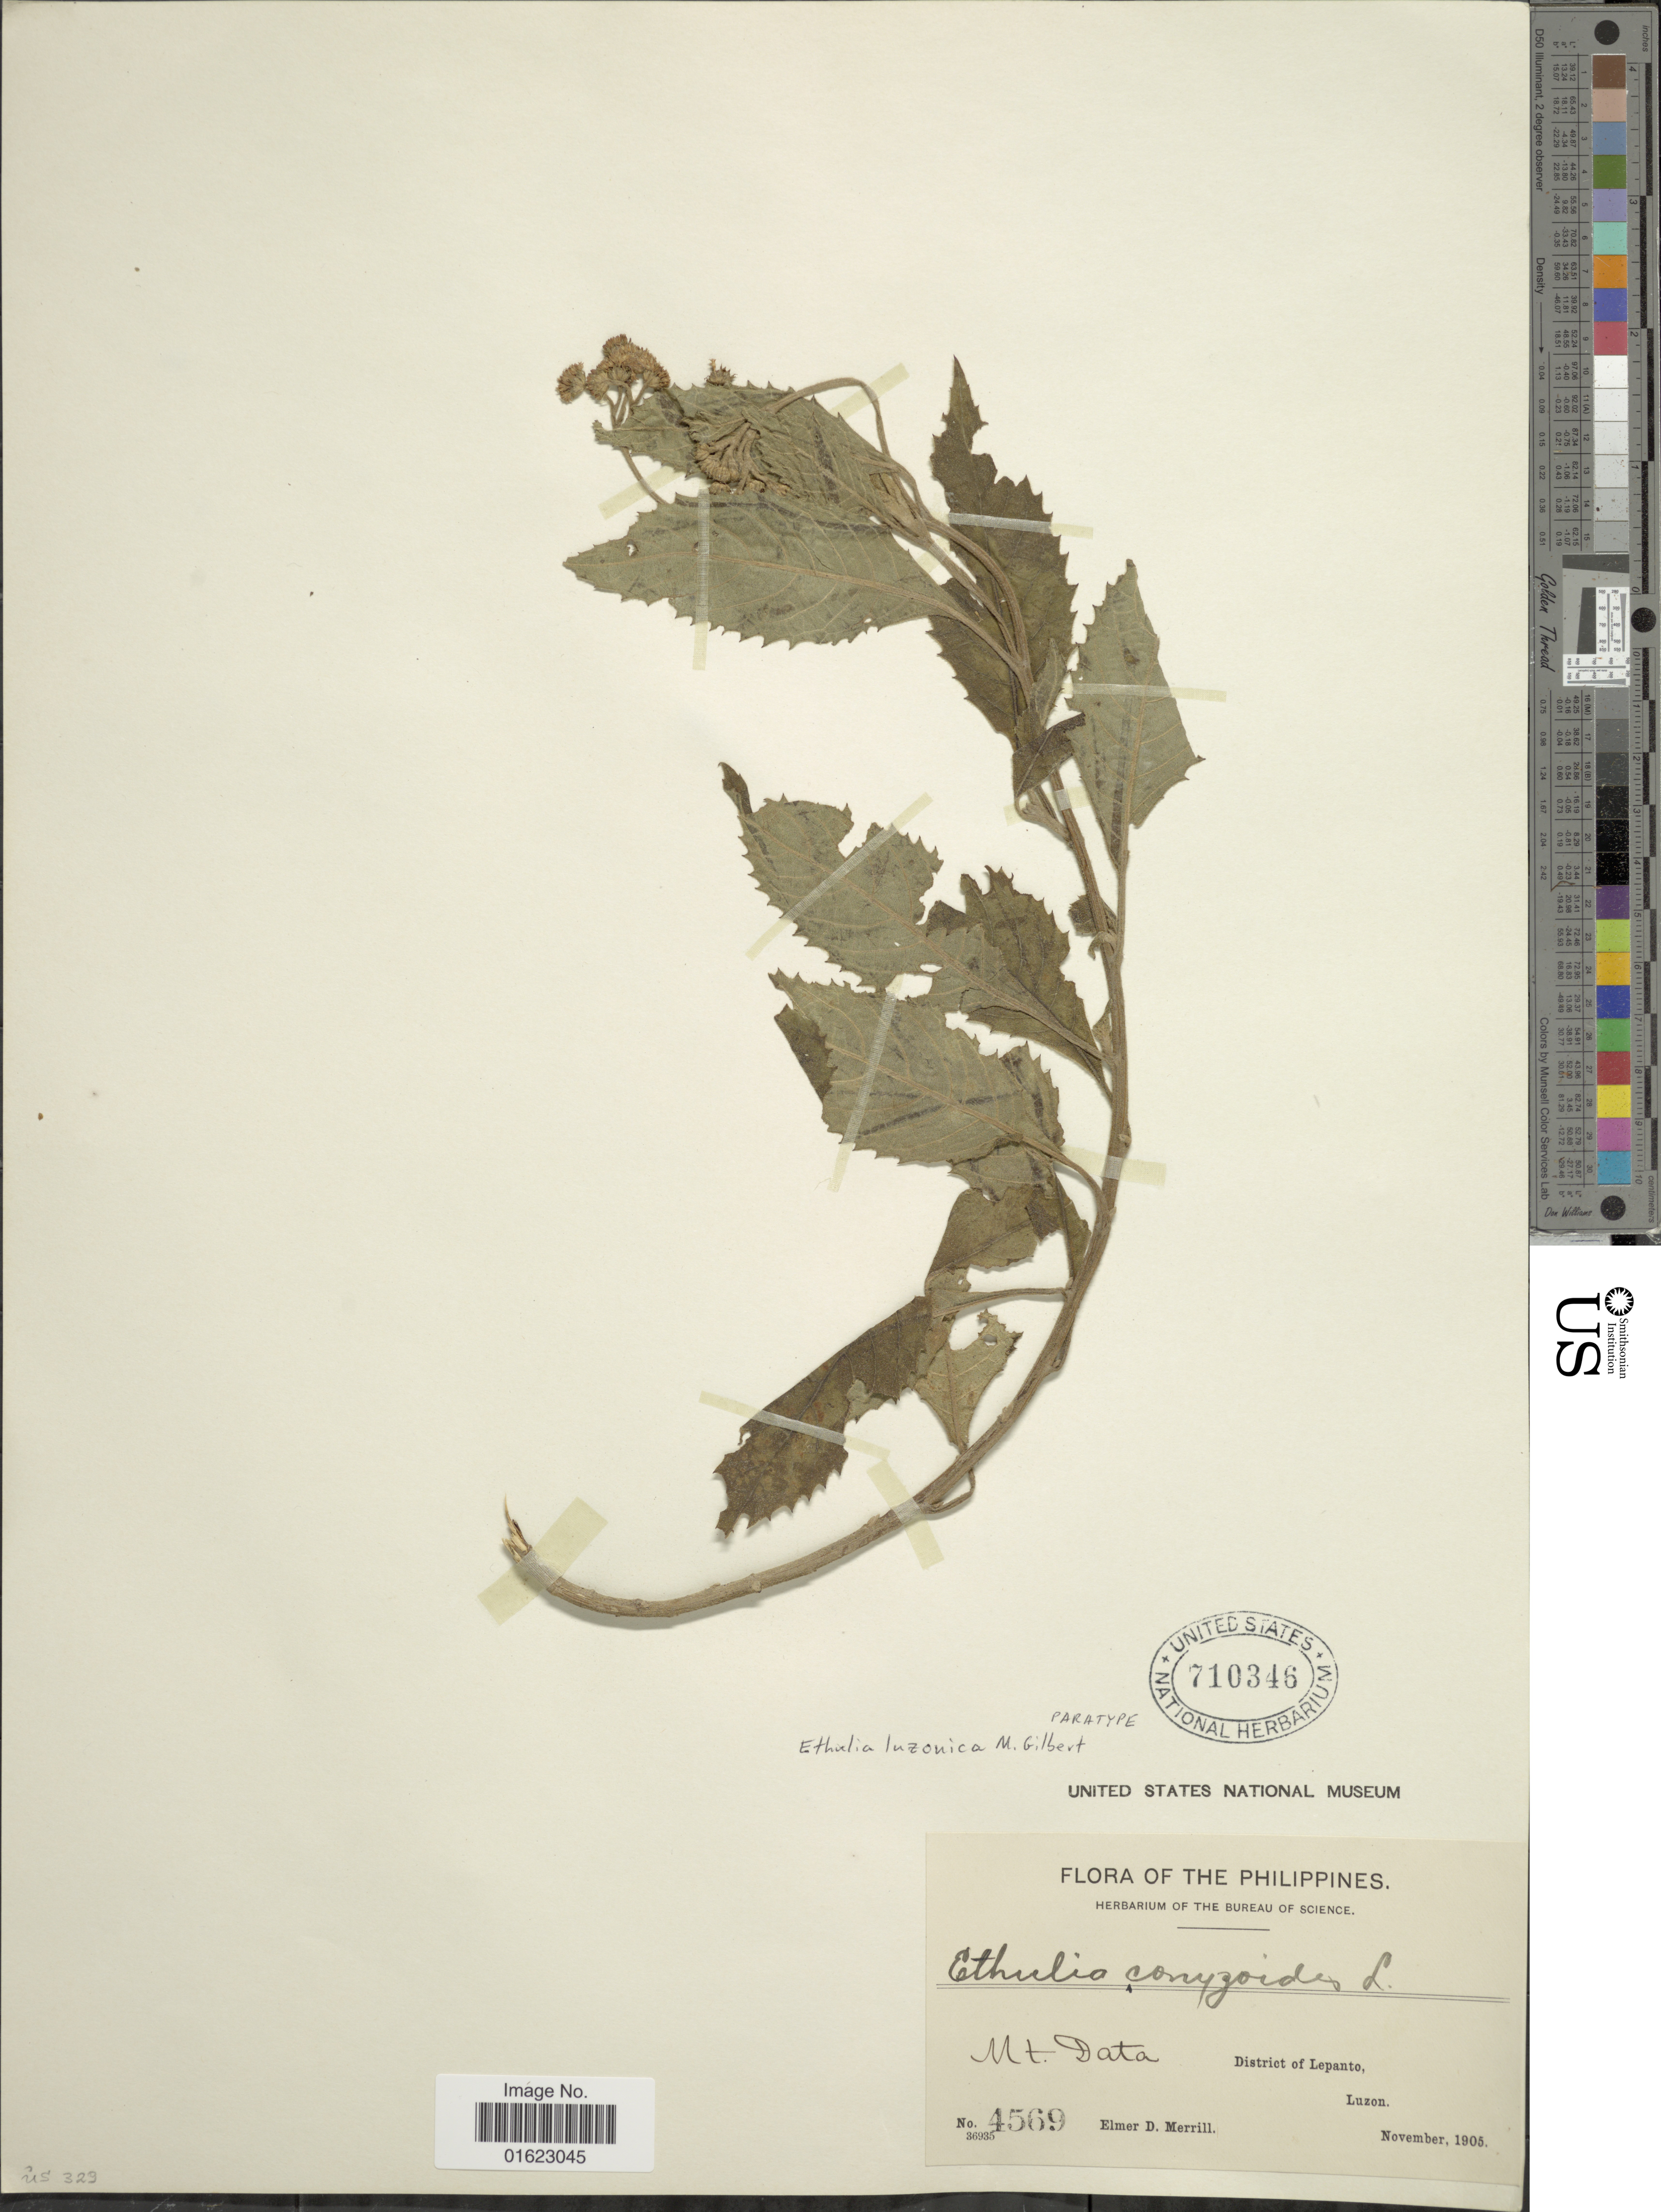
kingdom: Plantae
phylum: Tracheophyta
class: Magnoliopsida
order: Asterales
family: Asteraceae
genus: Ethulia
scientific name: Ethulia luzonica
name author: M.G. Gilbert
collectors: E. D. Merrill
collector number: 4569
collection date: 1905-11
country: Philippines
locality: Mt. Data, District of Lepanto, Luzon.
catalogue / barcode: US 710346